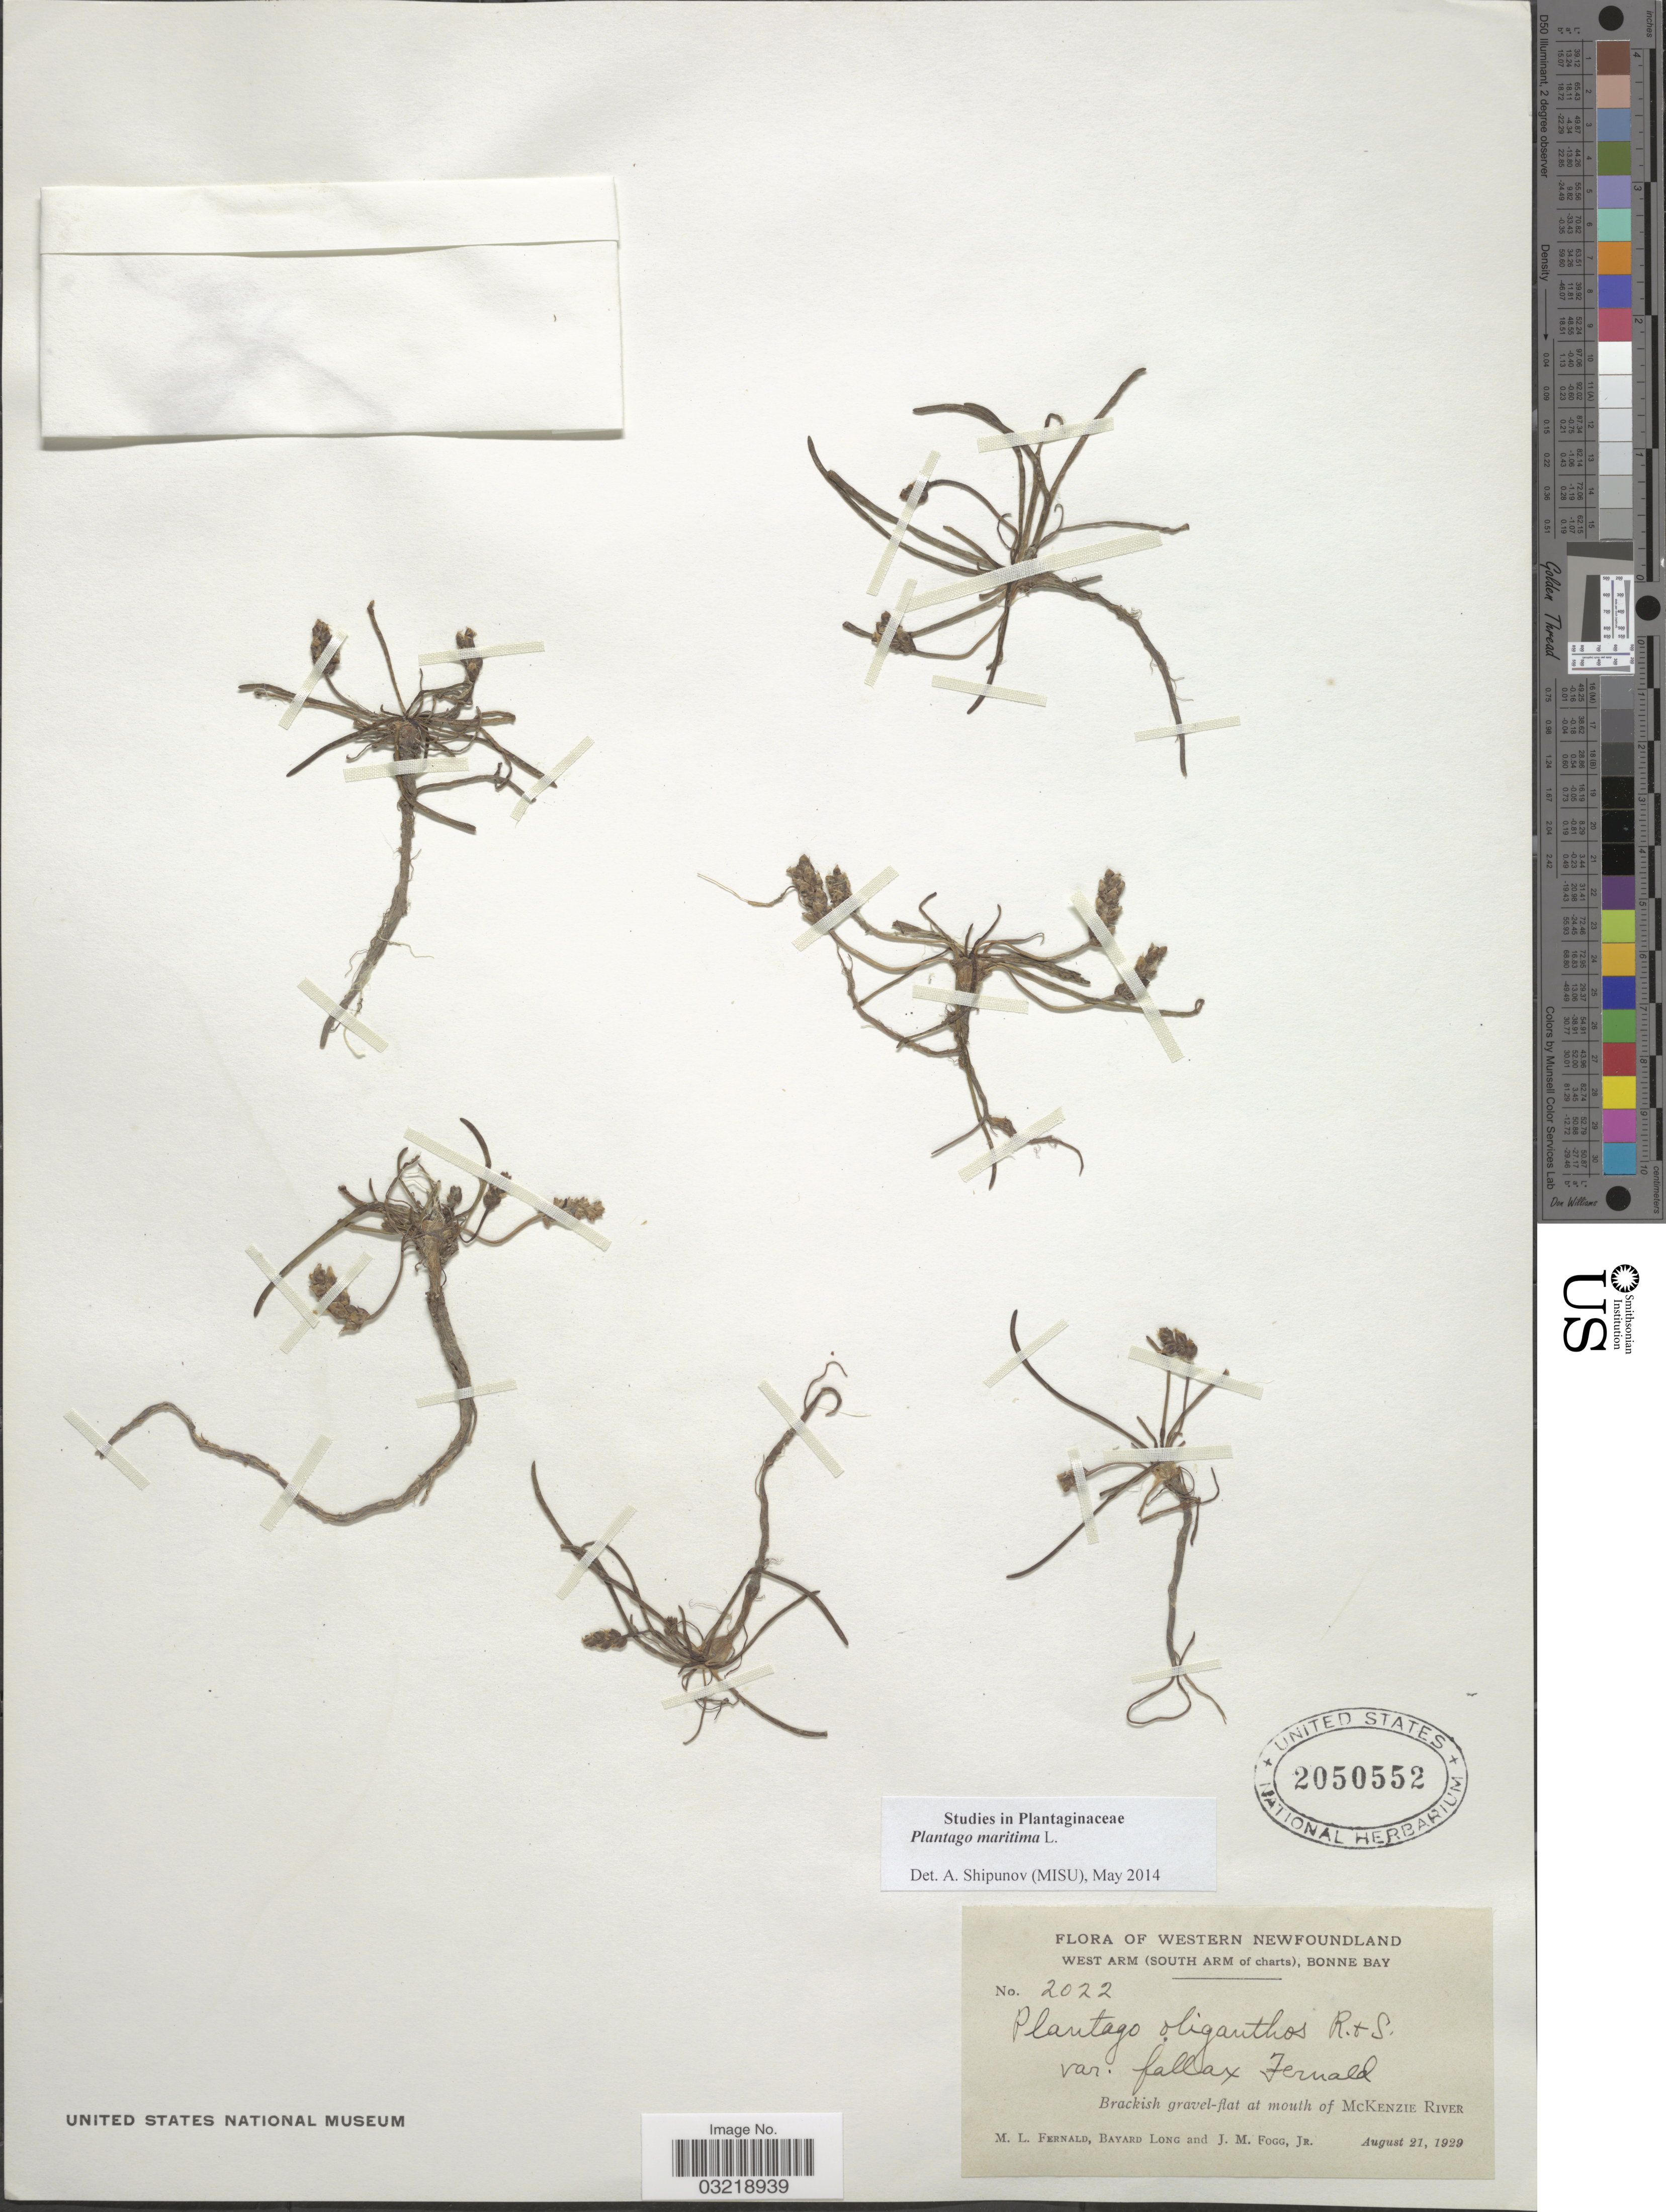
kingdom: Plantae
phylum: Tracheophyta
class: Magnoliopsida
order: Lamiales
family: Plantaginaceae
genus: Plantago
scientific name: Plantago maritima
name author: L.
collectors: M. L. Fernald, B. Long & J. Fogg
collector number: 2022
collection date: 1929-08-21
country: Canada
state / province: Newfoundland and Labrador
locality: Western Newfoundland. West Arm (South Arm of charts), Bonne Bay. Brackish gravel-flat at mouth of McKenzie River.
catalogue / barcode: US 2050552